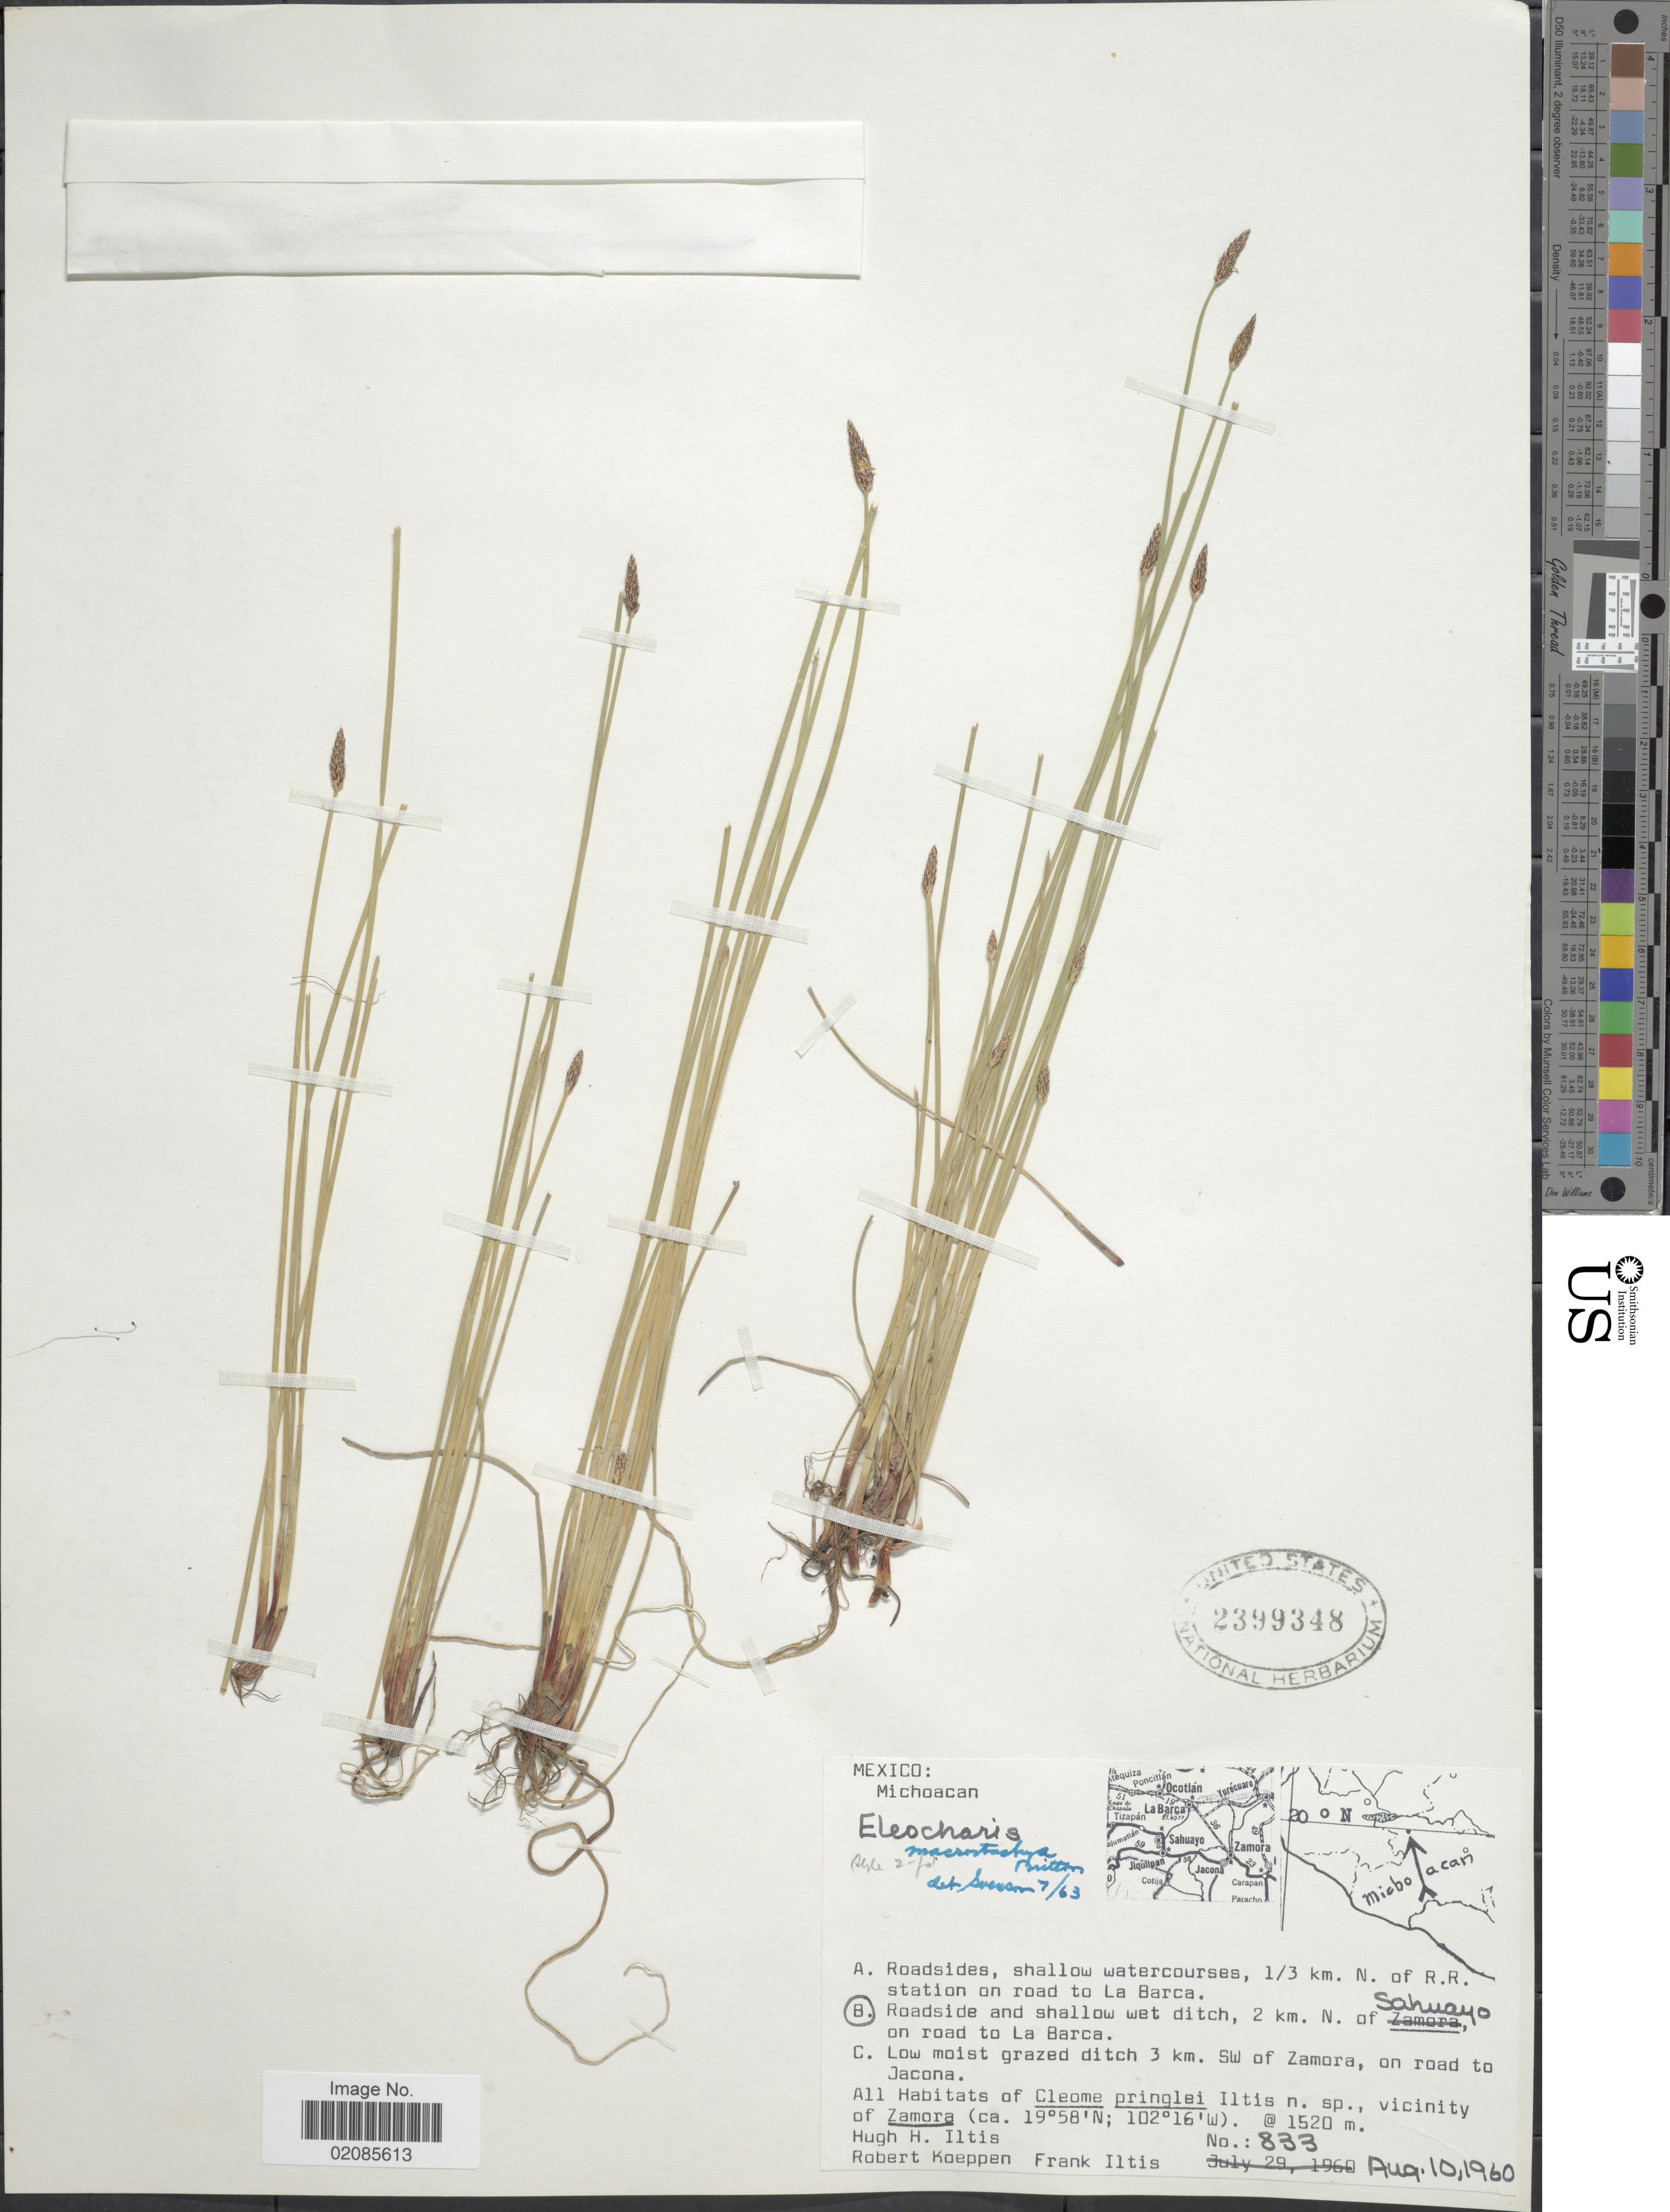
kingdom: Plantae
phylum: Tracheophyta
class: Liliopsida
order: Poales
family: Cyperaceae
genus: Eleocharis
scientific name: Eleocharis macrostachya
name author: Britton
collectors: H. Iltis, R. C. Koeppen & F. S. Iltis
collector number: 833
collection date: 1960-08-10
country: Mexico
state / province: Michoacán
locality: Roadside and shallow wet ditch, 2 km. N. of Sahuayo on road to La Barca, vicinity of Zamora.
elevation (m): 1520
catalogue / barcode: US 2399348